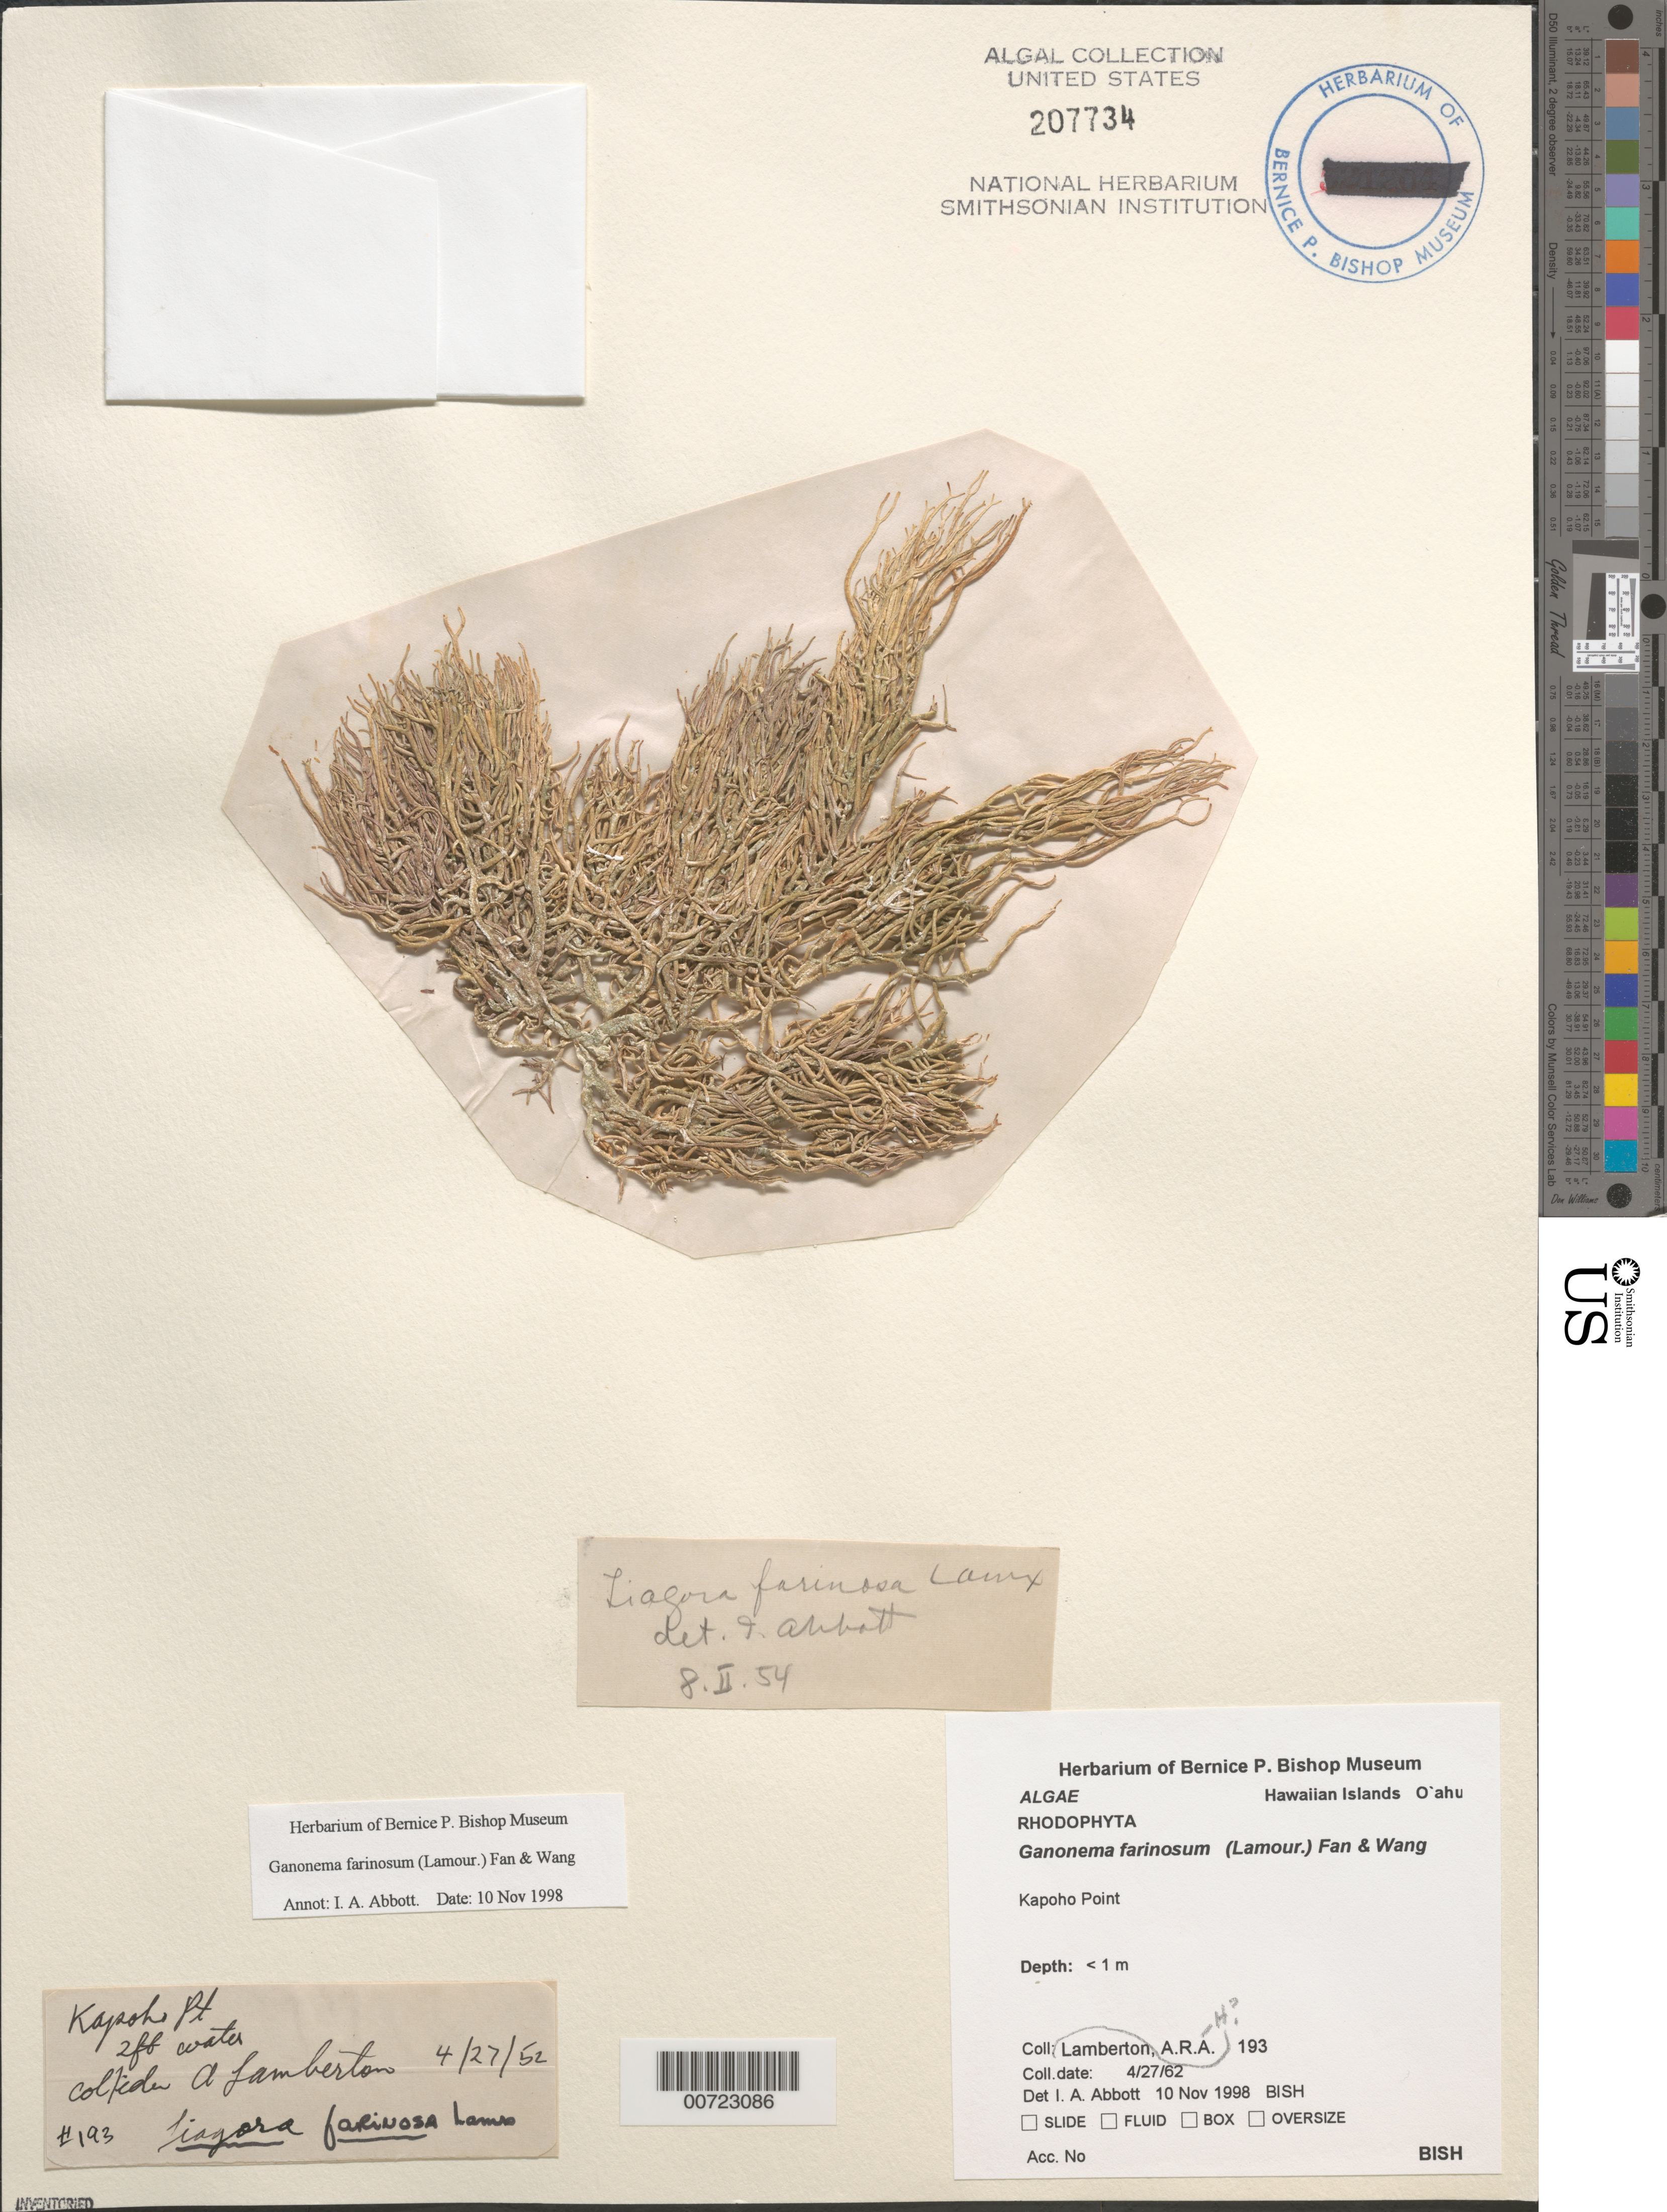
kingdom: Plantae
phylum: Rhodophyta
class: Florideophyceae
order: Nemaliales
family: Liagoraceae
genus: Ganonema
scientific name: Ganonema farinosum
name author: (J.V.Lamouroux) K.C. Fan & Yung C. Wang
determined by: Abbott, Isabella A.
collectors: A. Lamberton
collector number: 193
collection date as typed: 27 Apr 1952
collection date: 1952-04-27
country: United States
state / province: Hawaii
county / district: Honolulu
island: Oahu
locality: Kapoho Point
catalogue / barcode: US 207734